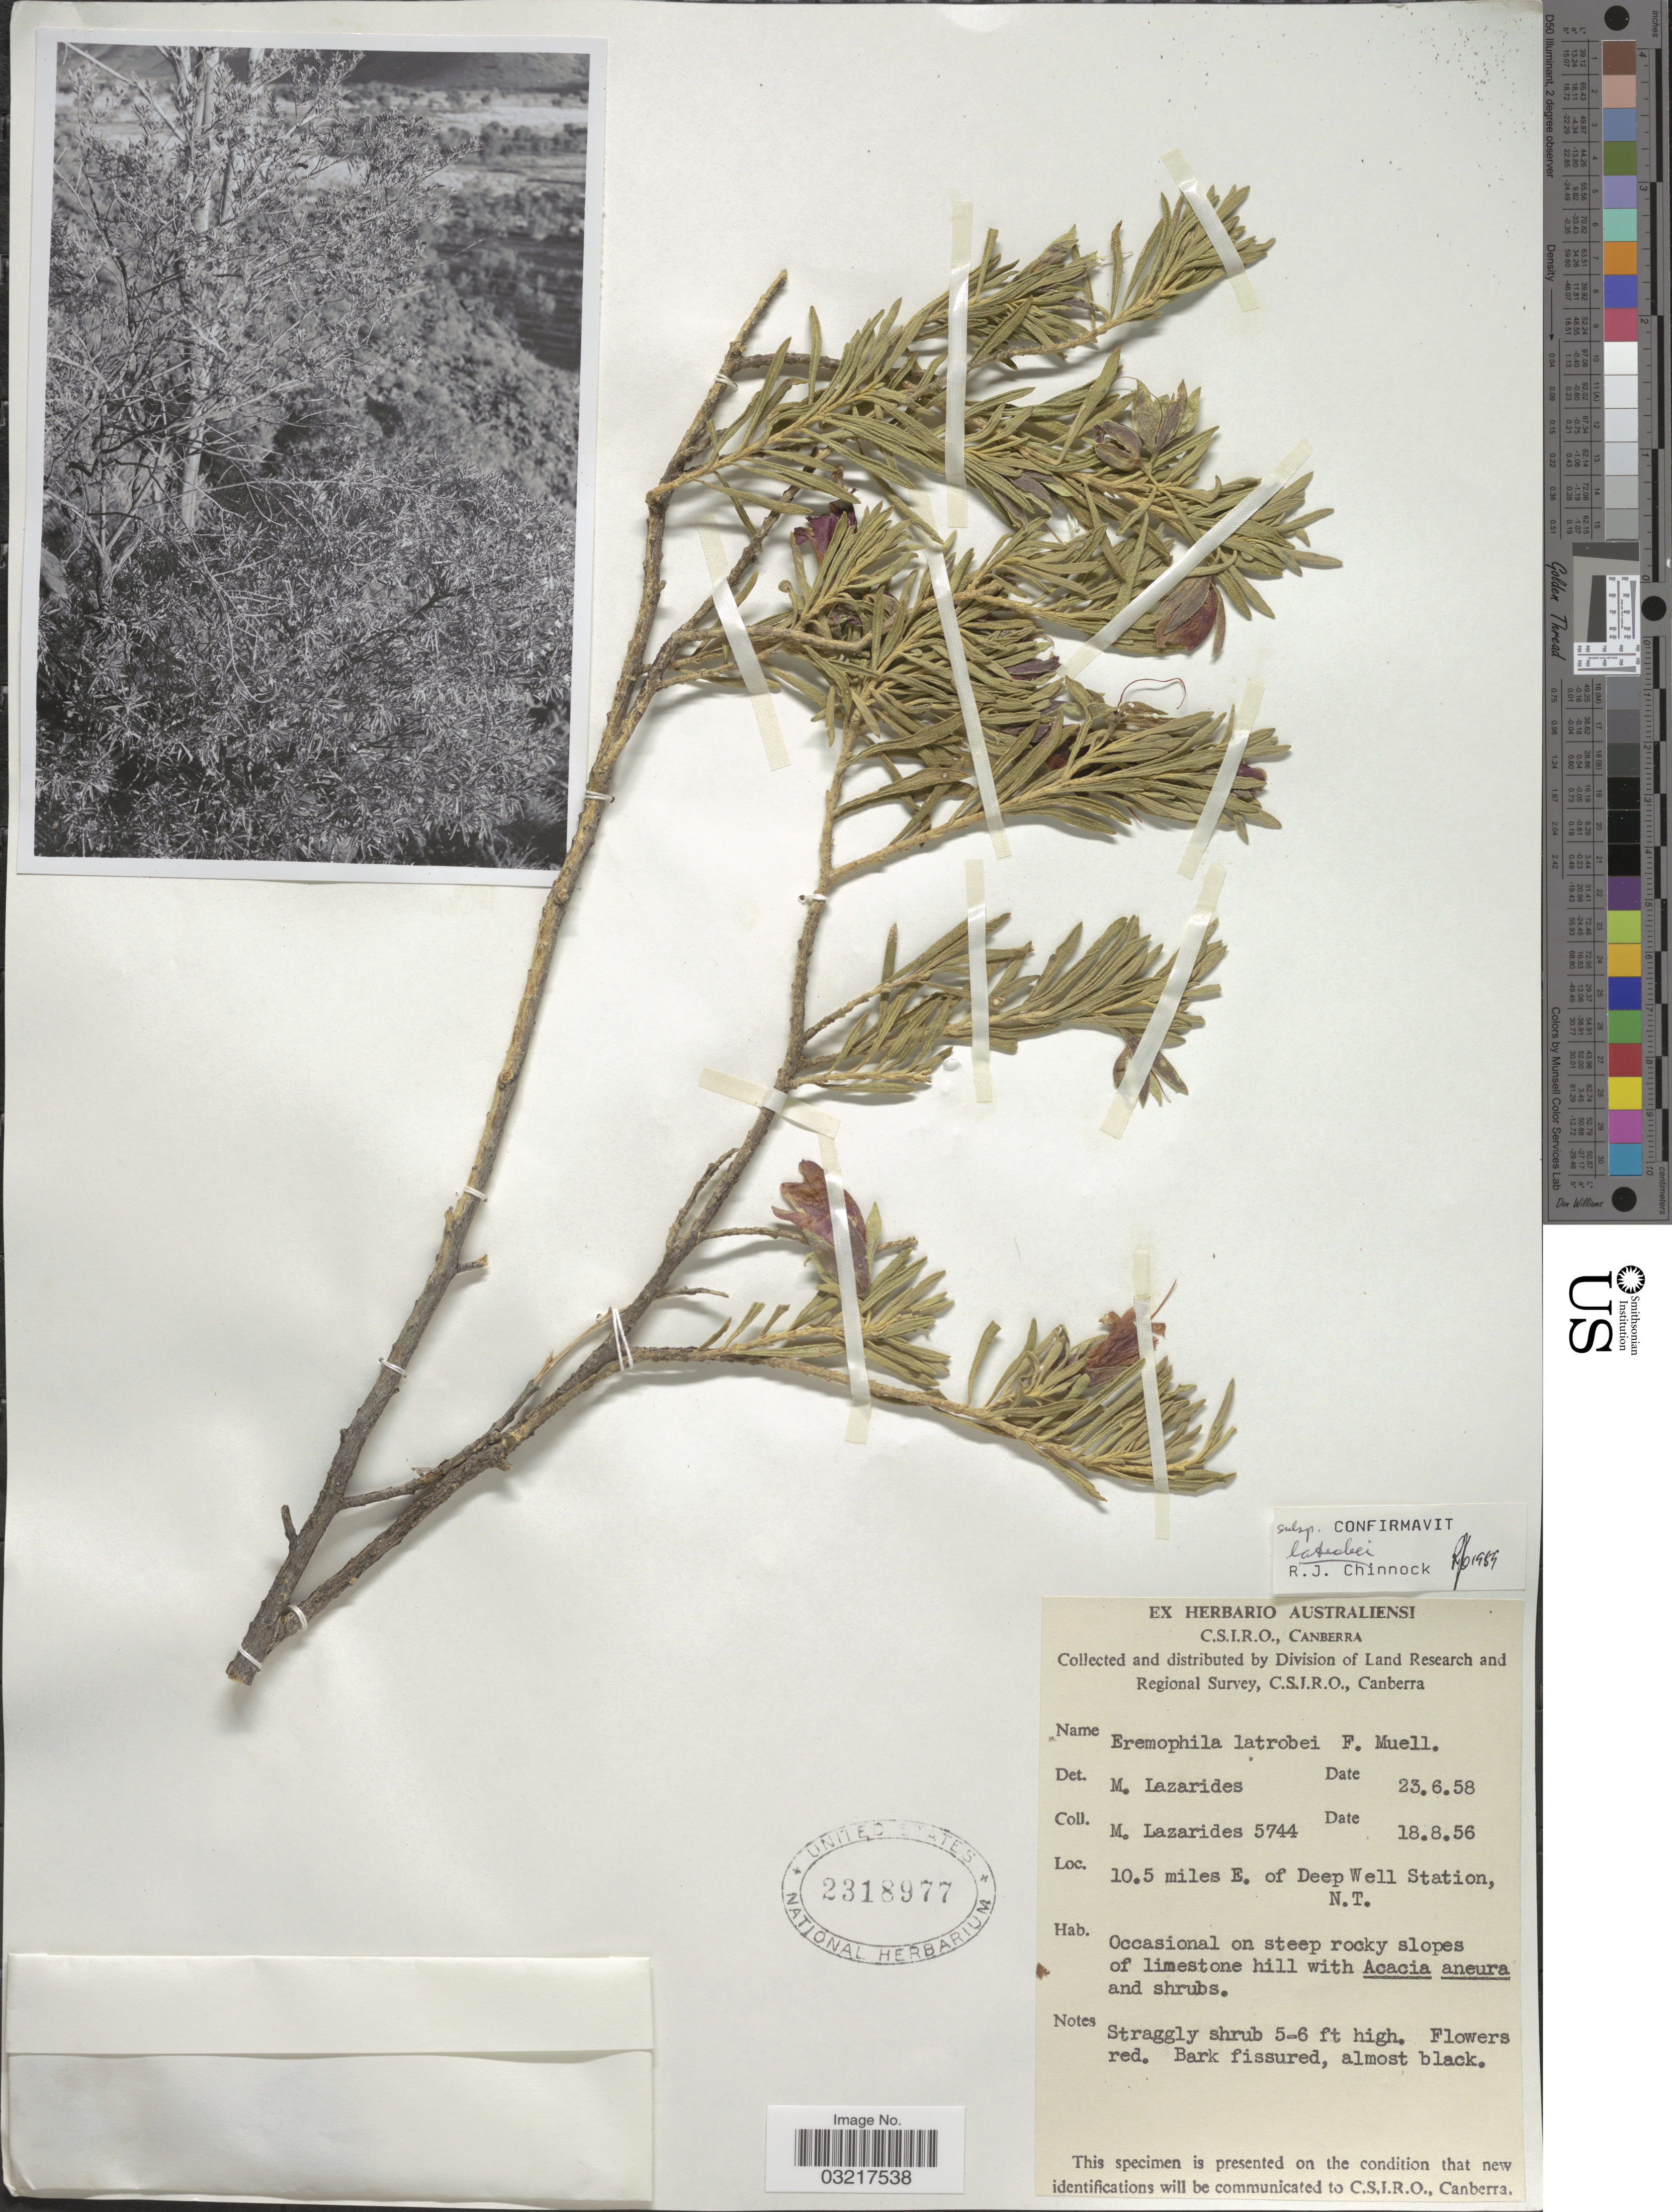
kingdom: Plantae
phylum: Tracheophyta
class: Magnoliopsida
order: Lamiales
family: Scrophulariaceae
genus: Eremophila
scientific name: Eremophila latrobei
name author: F. Muell.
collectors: M. Lazarides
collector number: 5744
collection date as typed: Transcribed d/m/y: 18/8/56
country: Australia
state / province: Northern Territory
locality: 10.5 miles E. of Deep Well Station, N.T.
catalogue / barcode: US 2318977